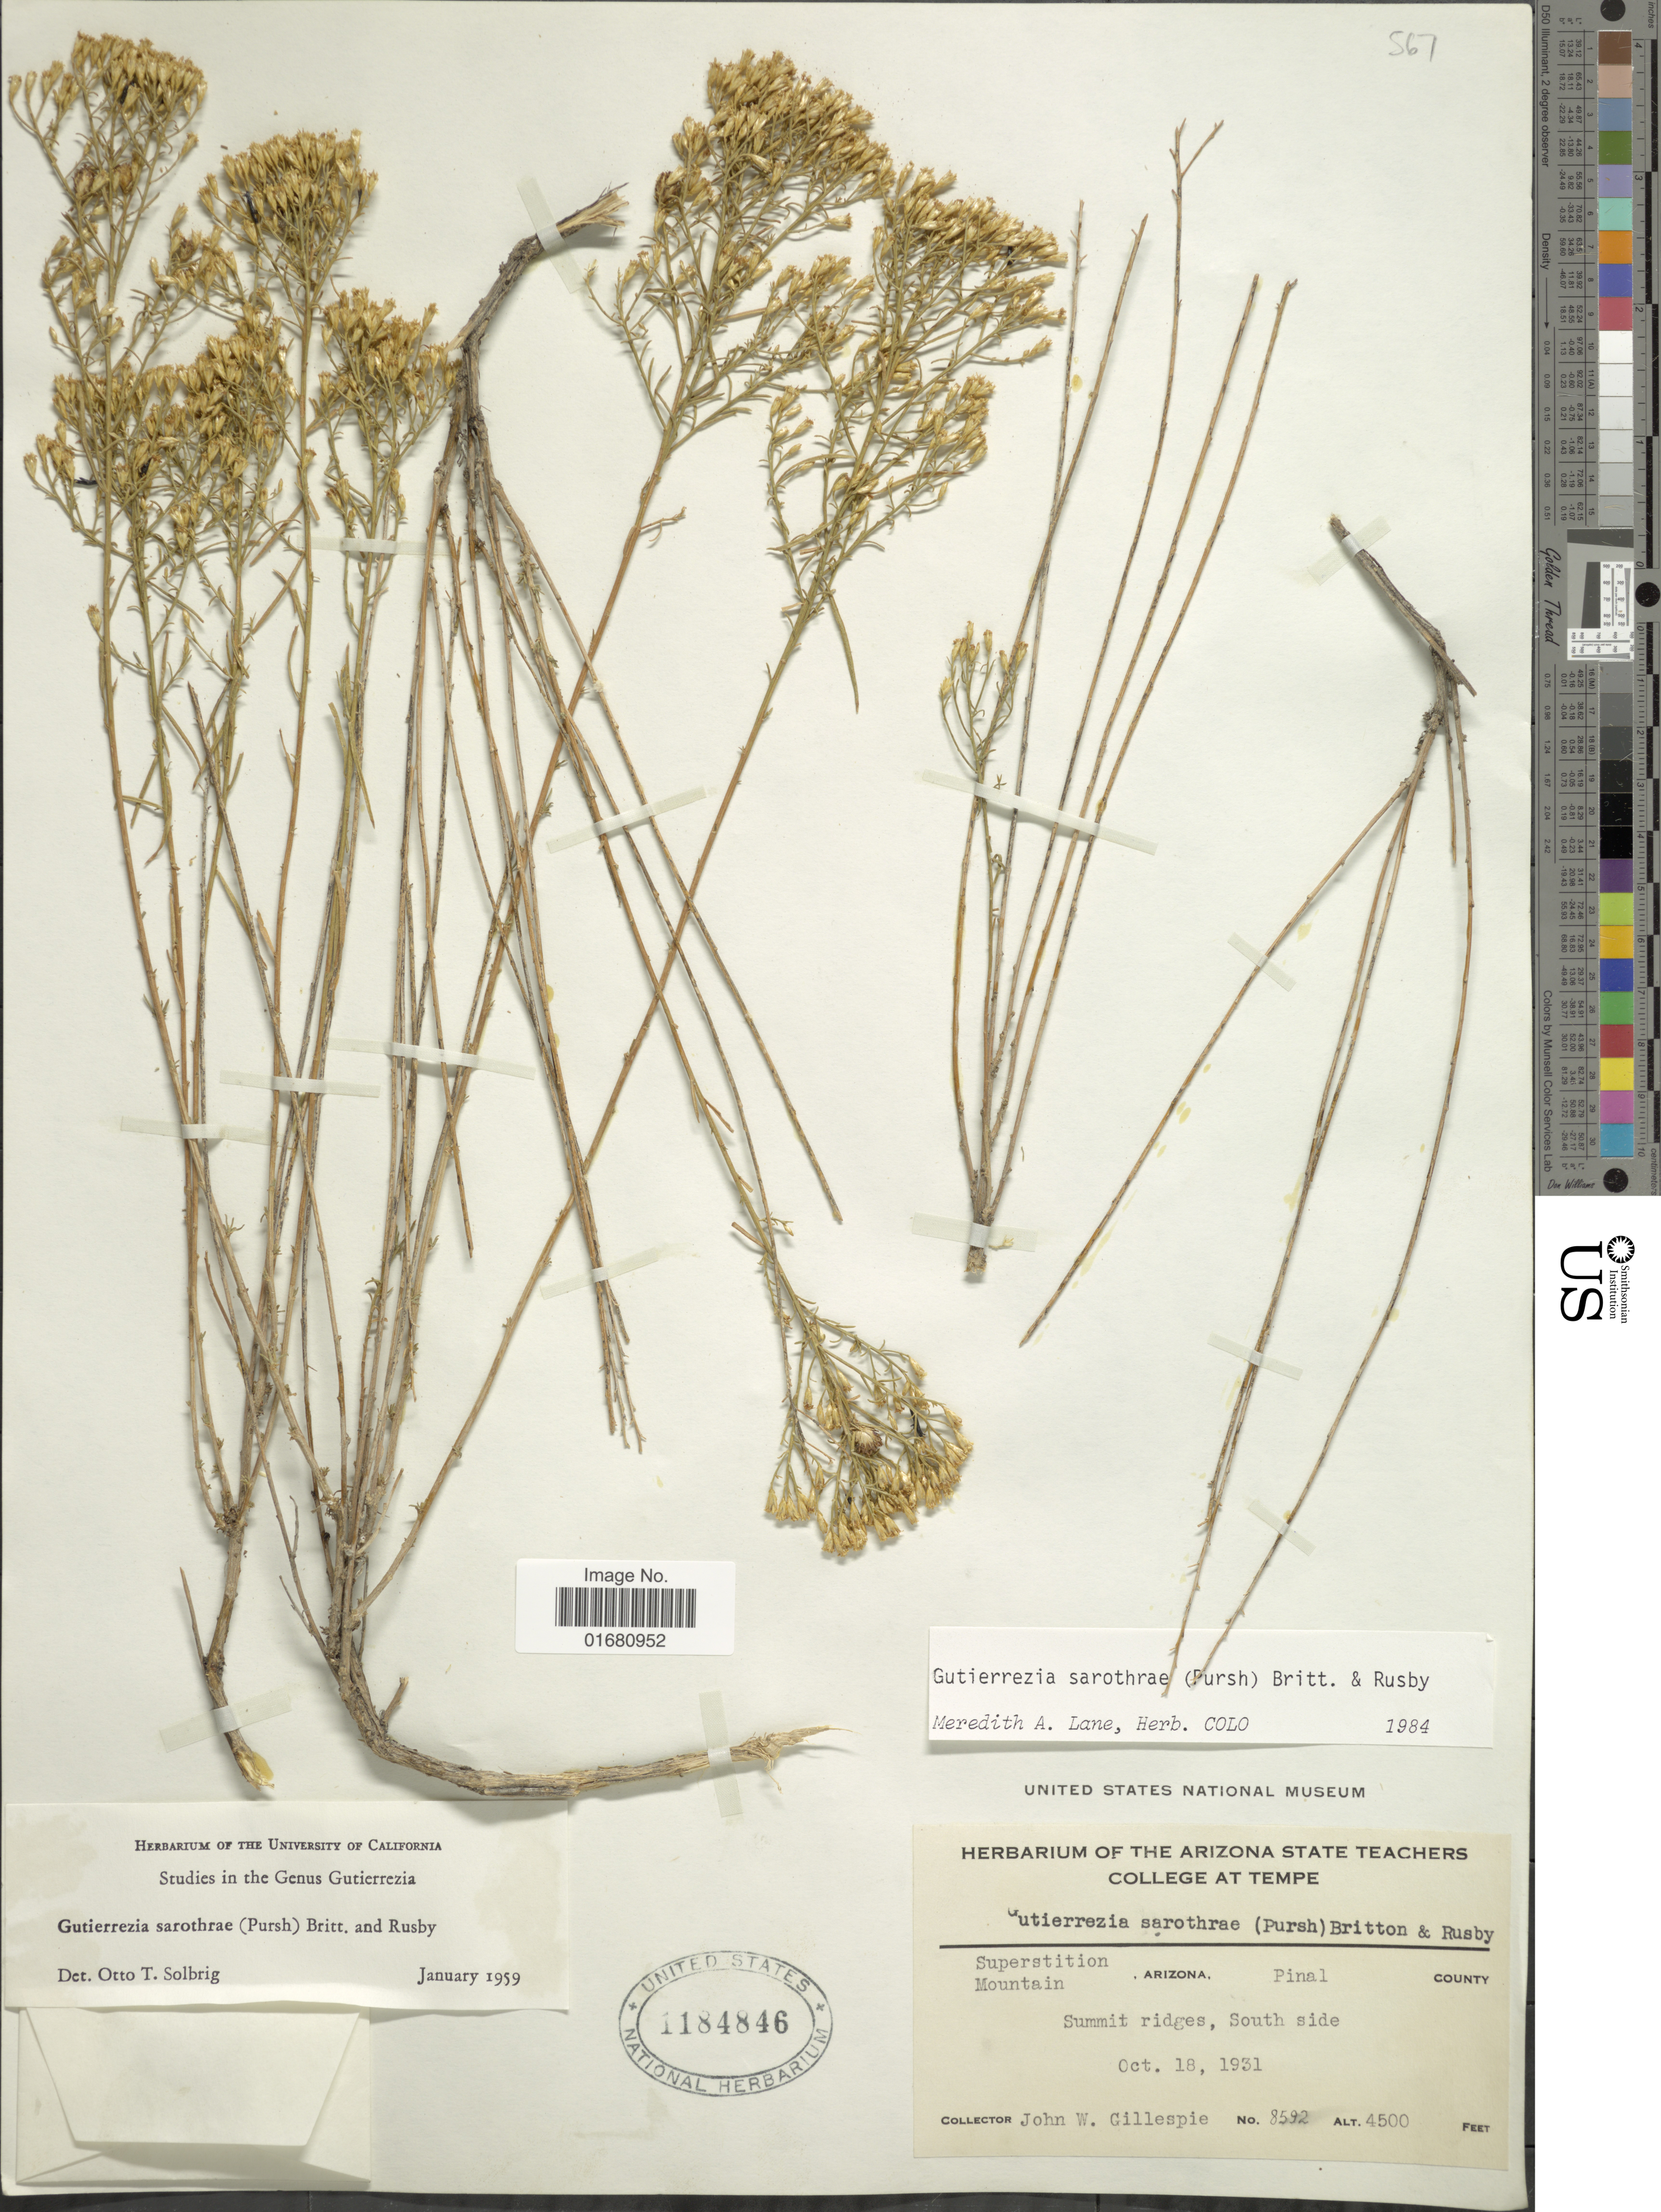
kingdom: Plantae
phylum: Tracheophyta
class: Magnoliopsida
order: Asterales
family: Asteraceae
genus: Gutierrezia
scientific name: Gutierrezia sarothrae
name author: (Pursh) Britton & Rusby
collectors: J. W. Gillespie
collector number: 8592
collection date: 1931-10-18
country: United States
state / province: Arizona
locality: Superstition Mountain, Pinal County,Summit ridges, South side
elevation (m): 1372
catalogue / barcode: US 1184846